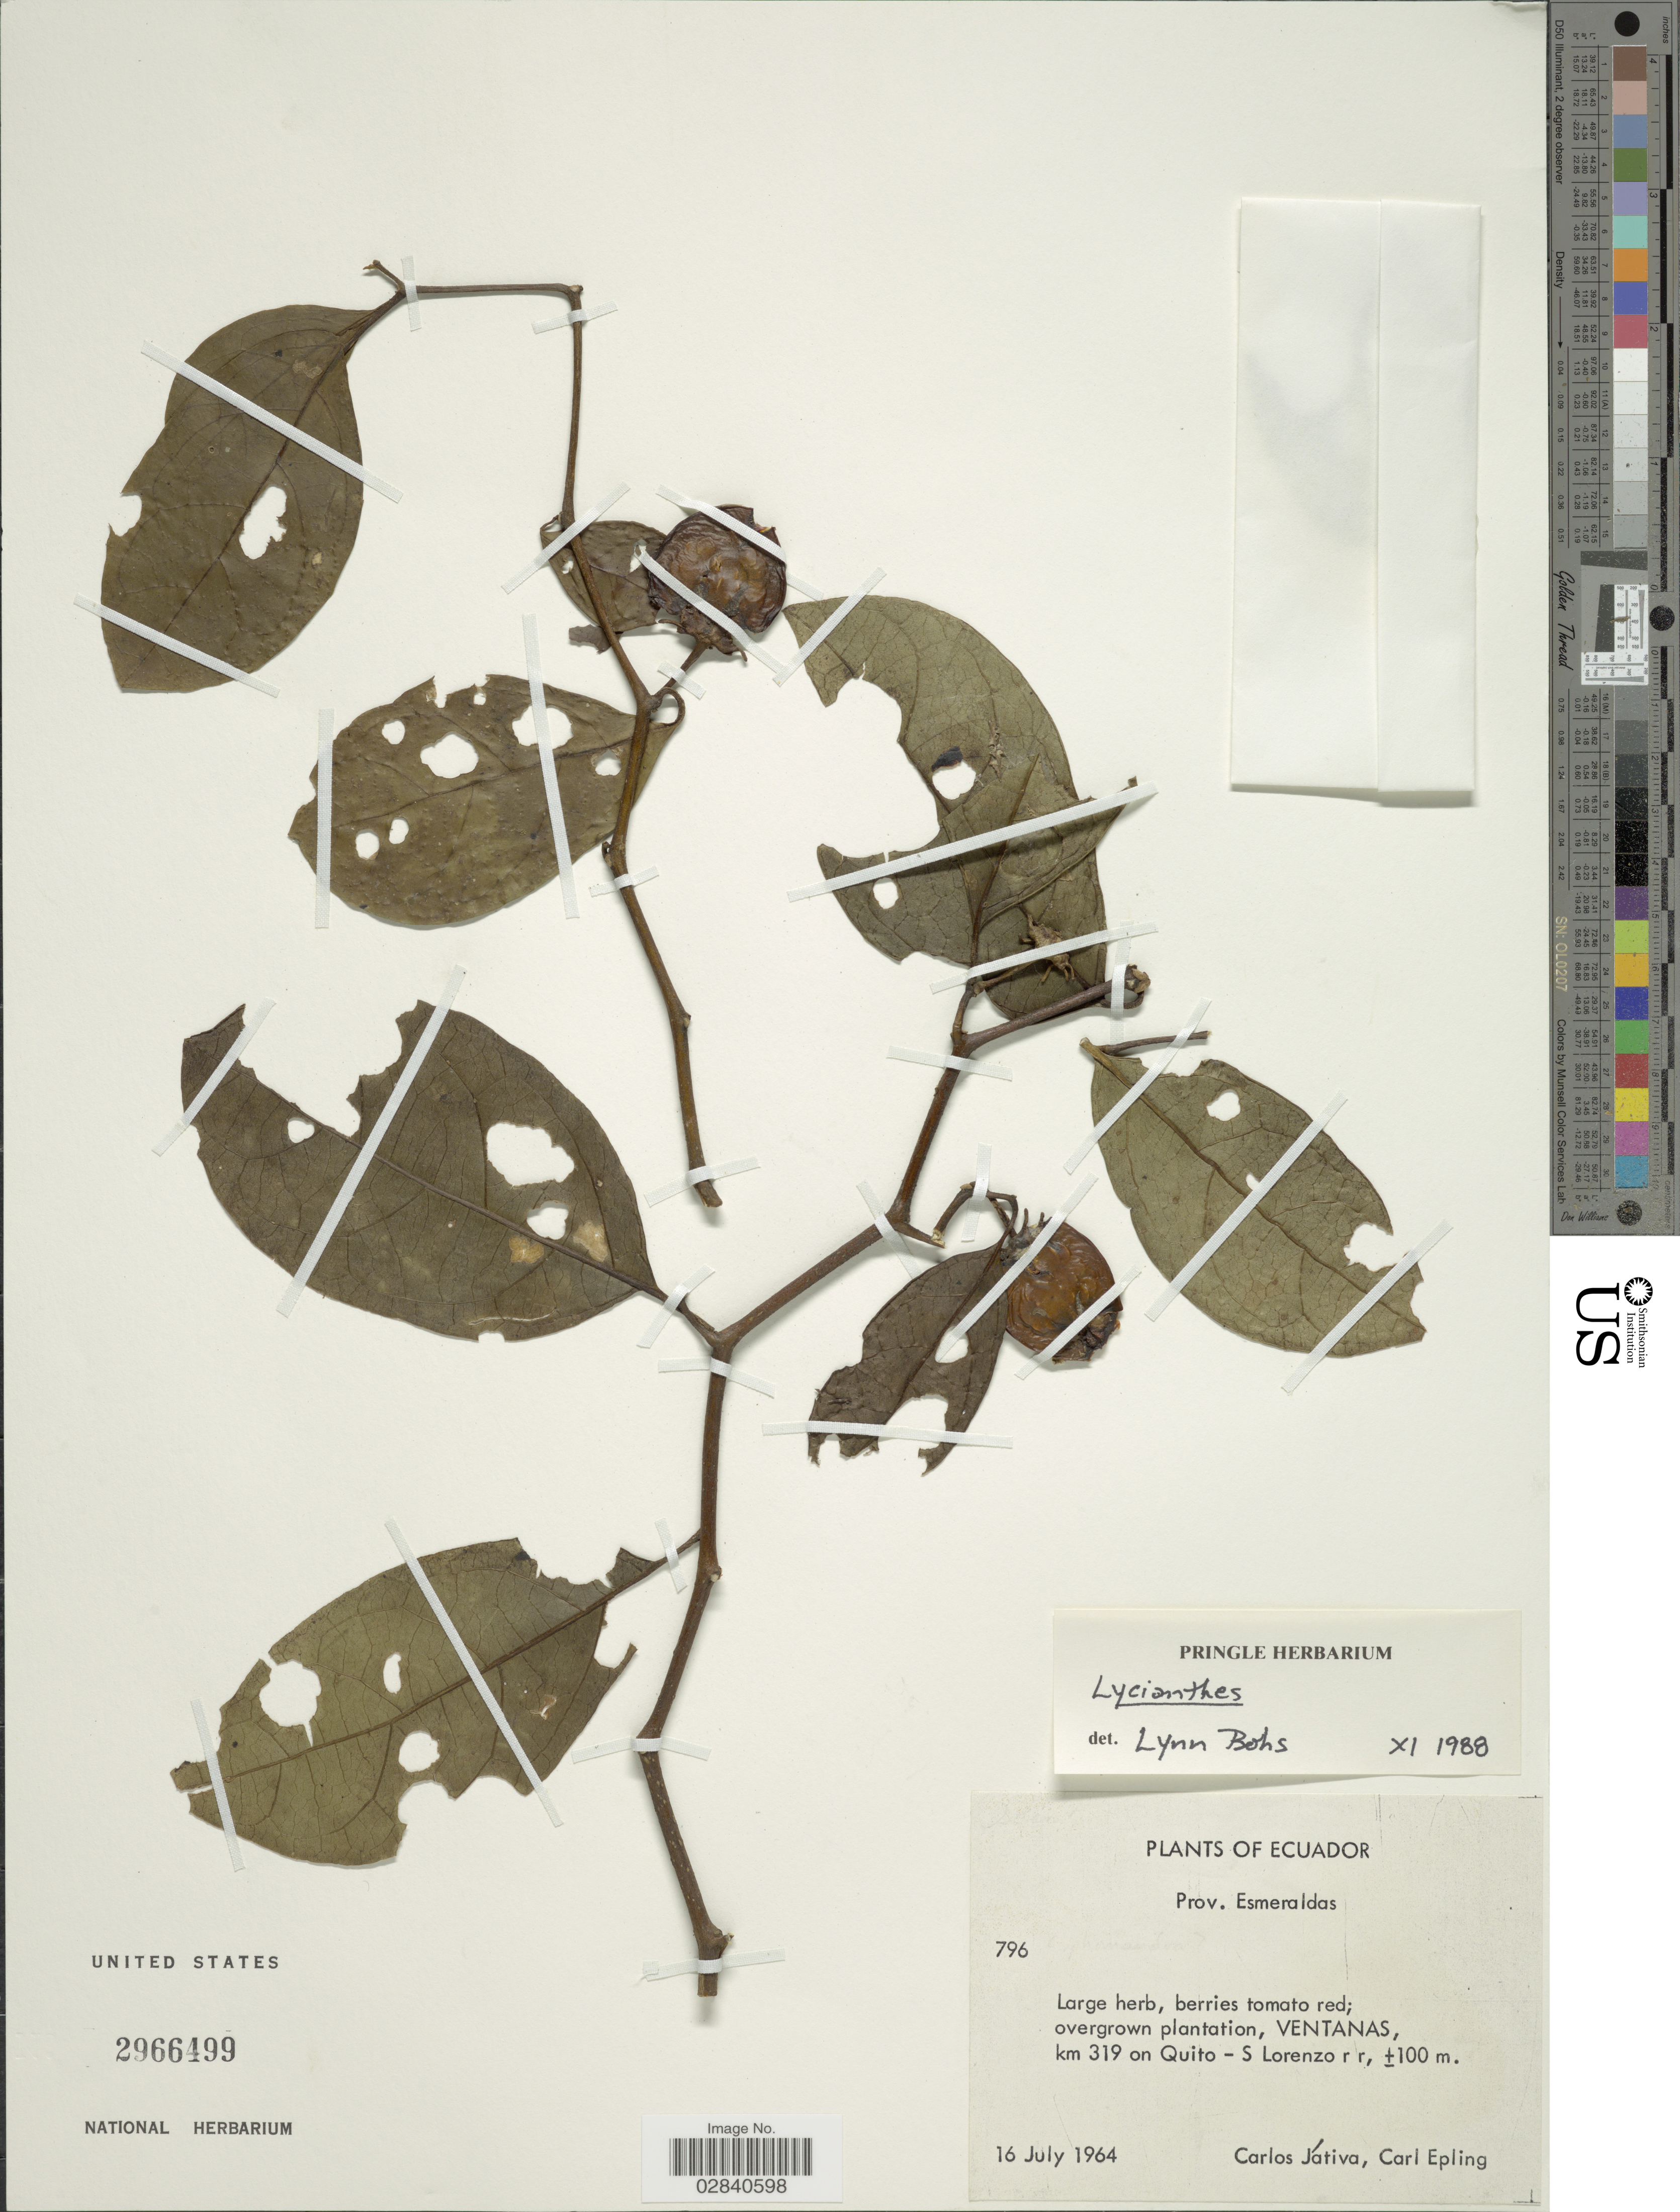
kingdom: Plantae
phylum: Tracheophyta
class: Magnoliopsida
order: Solanales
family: Solanaceae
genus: Lycianthes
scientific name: Lycianthes sp.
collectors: C. D. Játiva & C. C. Epling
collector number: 796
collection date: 1964-07-16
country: Ecuador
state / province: Esmeraldas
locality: Prov. Esmeraldas, Ventanas, km 319 on Quito - S Lorenzo r r .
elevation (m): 100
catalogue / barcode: US 2966499